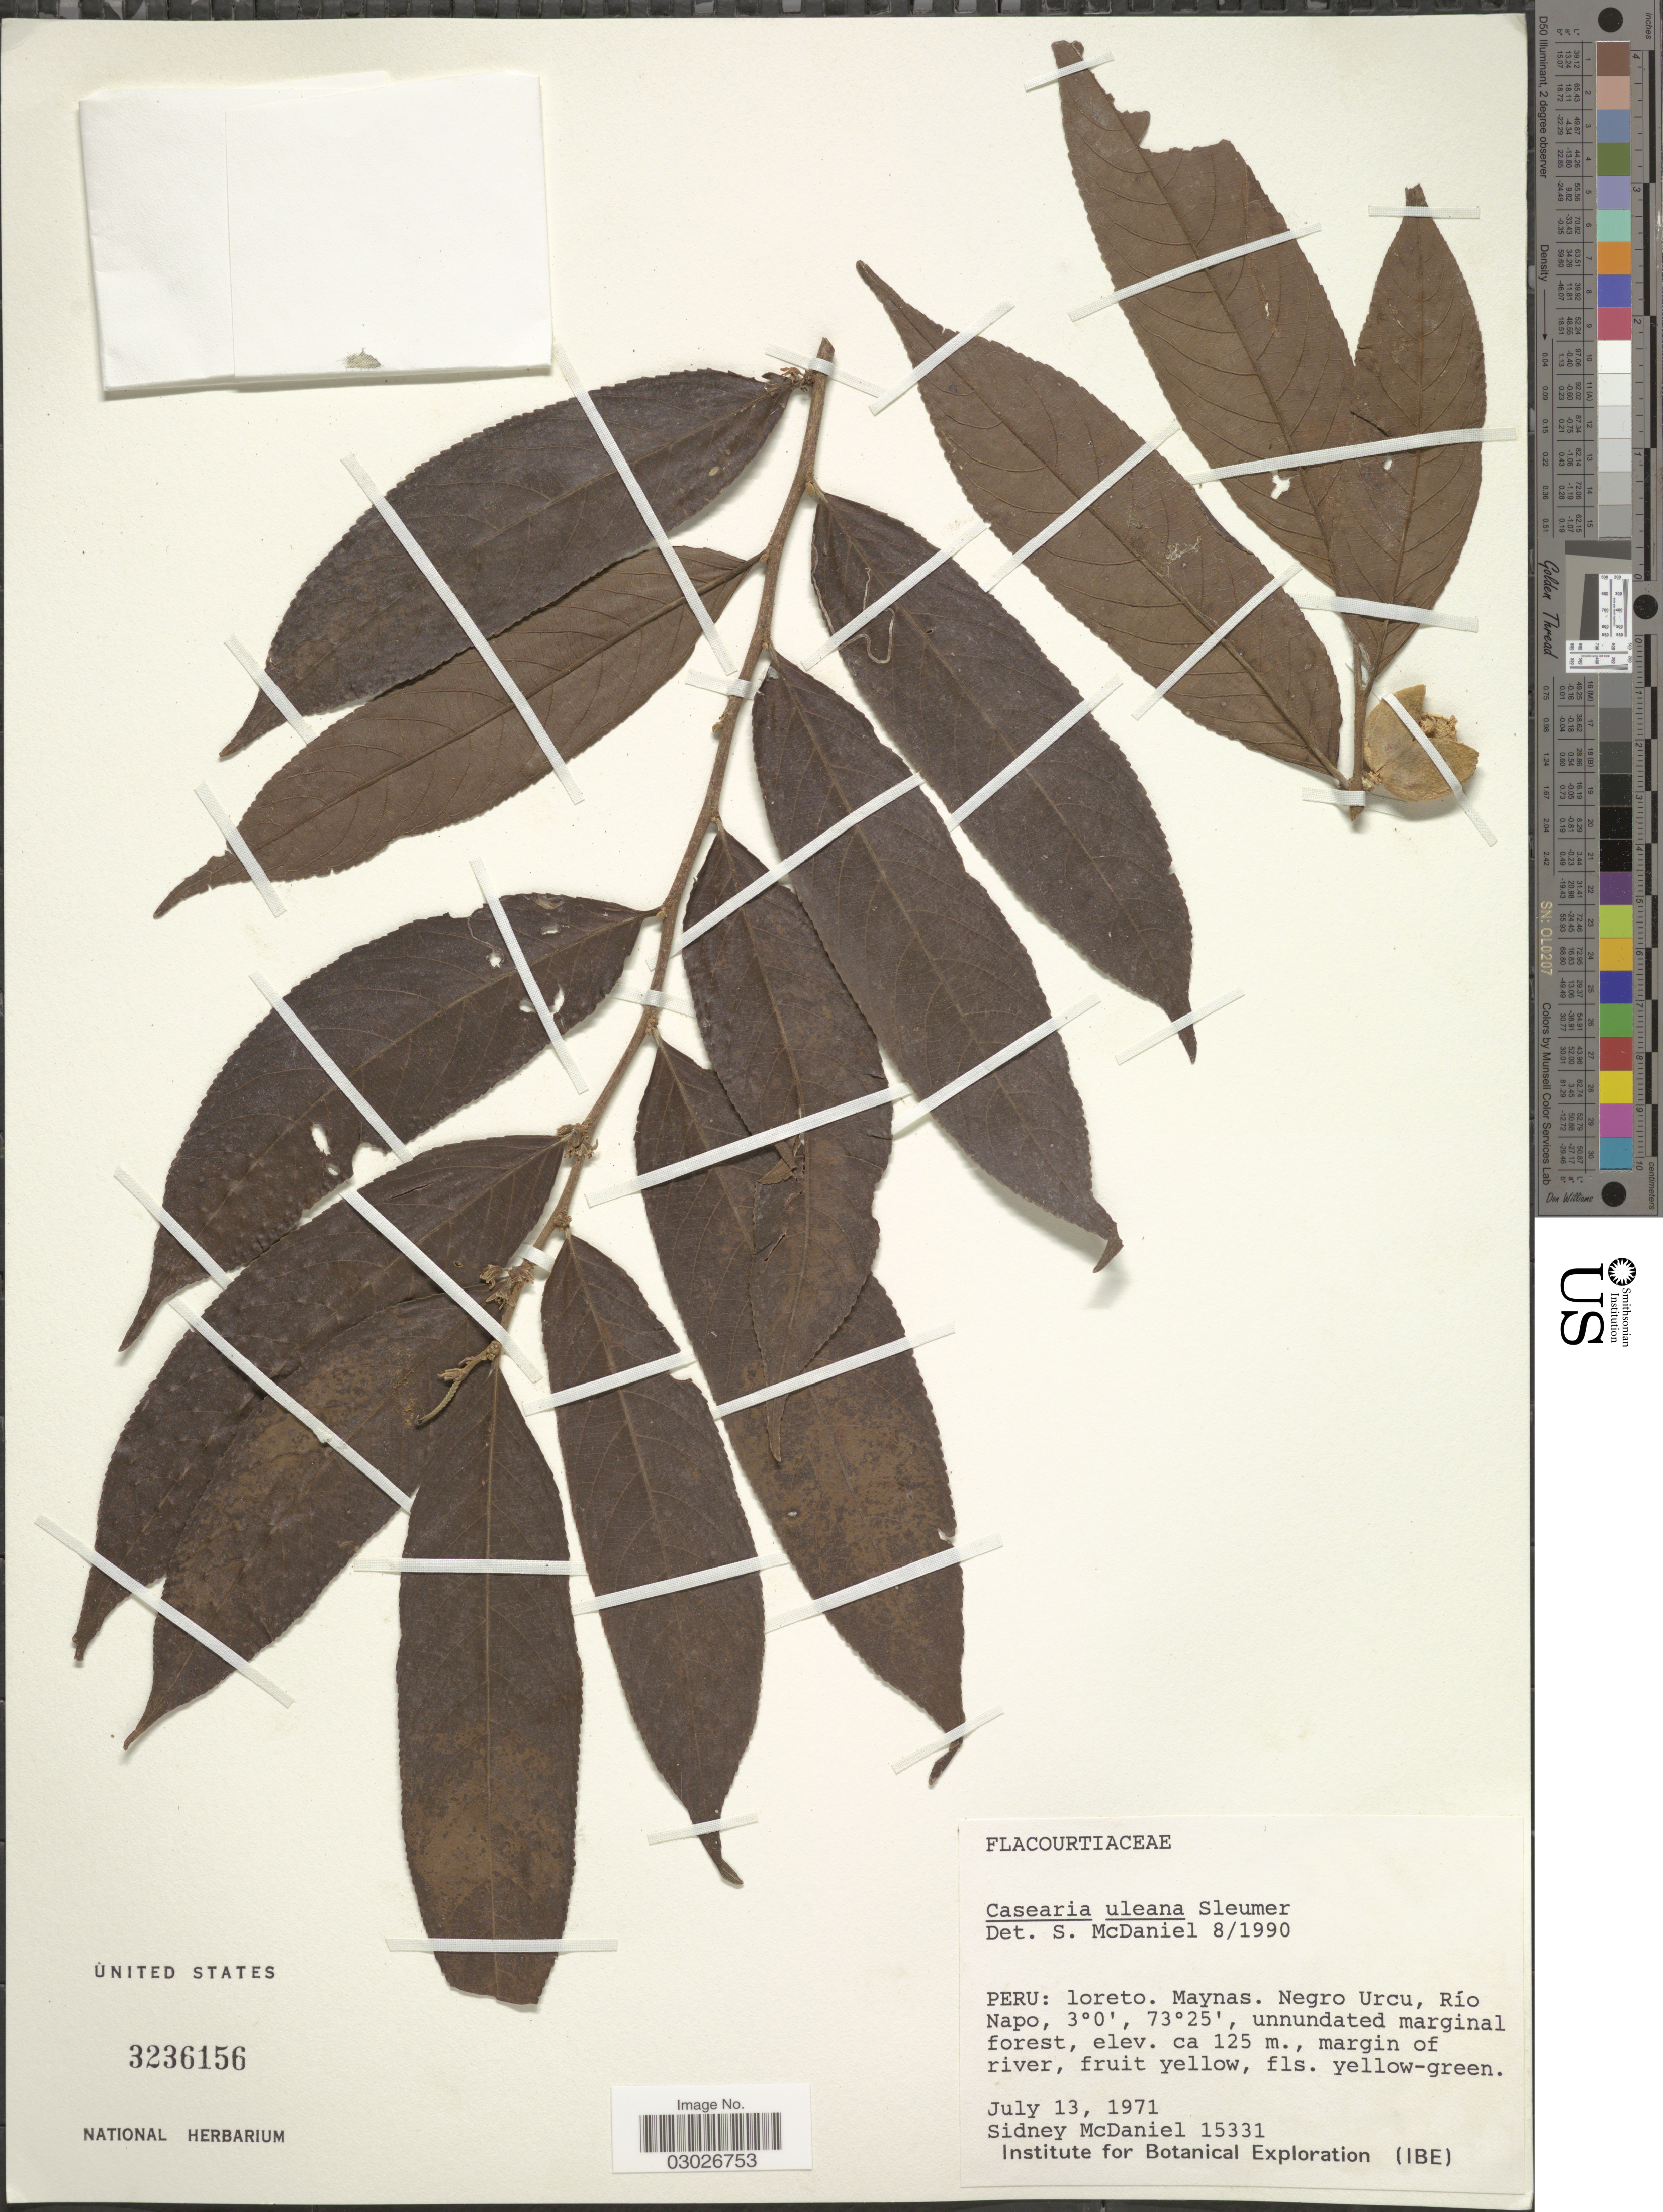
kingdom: Plantae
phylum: Tracheophyta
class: Magnoliopsida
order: Malpighiales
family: Salicaceae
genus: Casearia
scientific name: Casearia uleana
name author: Sleumer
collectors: S. McDaniel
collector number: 15331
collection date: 1971-07-13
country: Peru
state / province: Loreto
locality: Maynas. Negro Urcu, Río Napo.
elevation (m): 125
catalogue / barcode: US 3236156